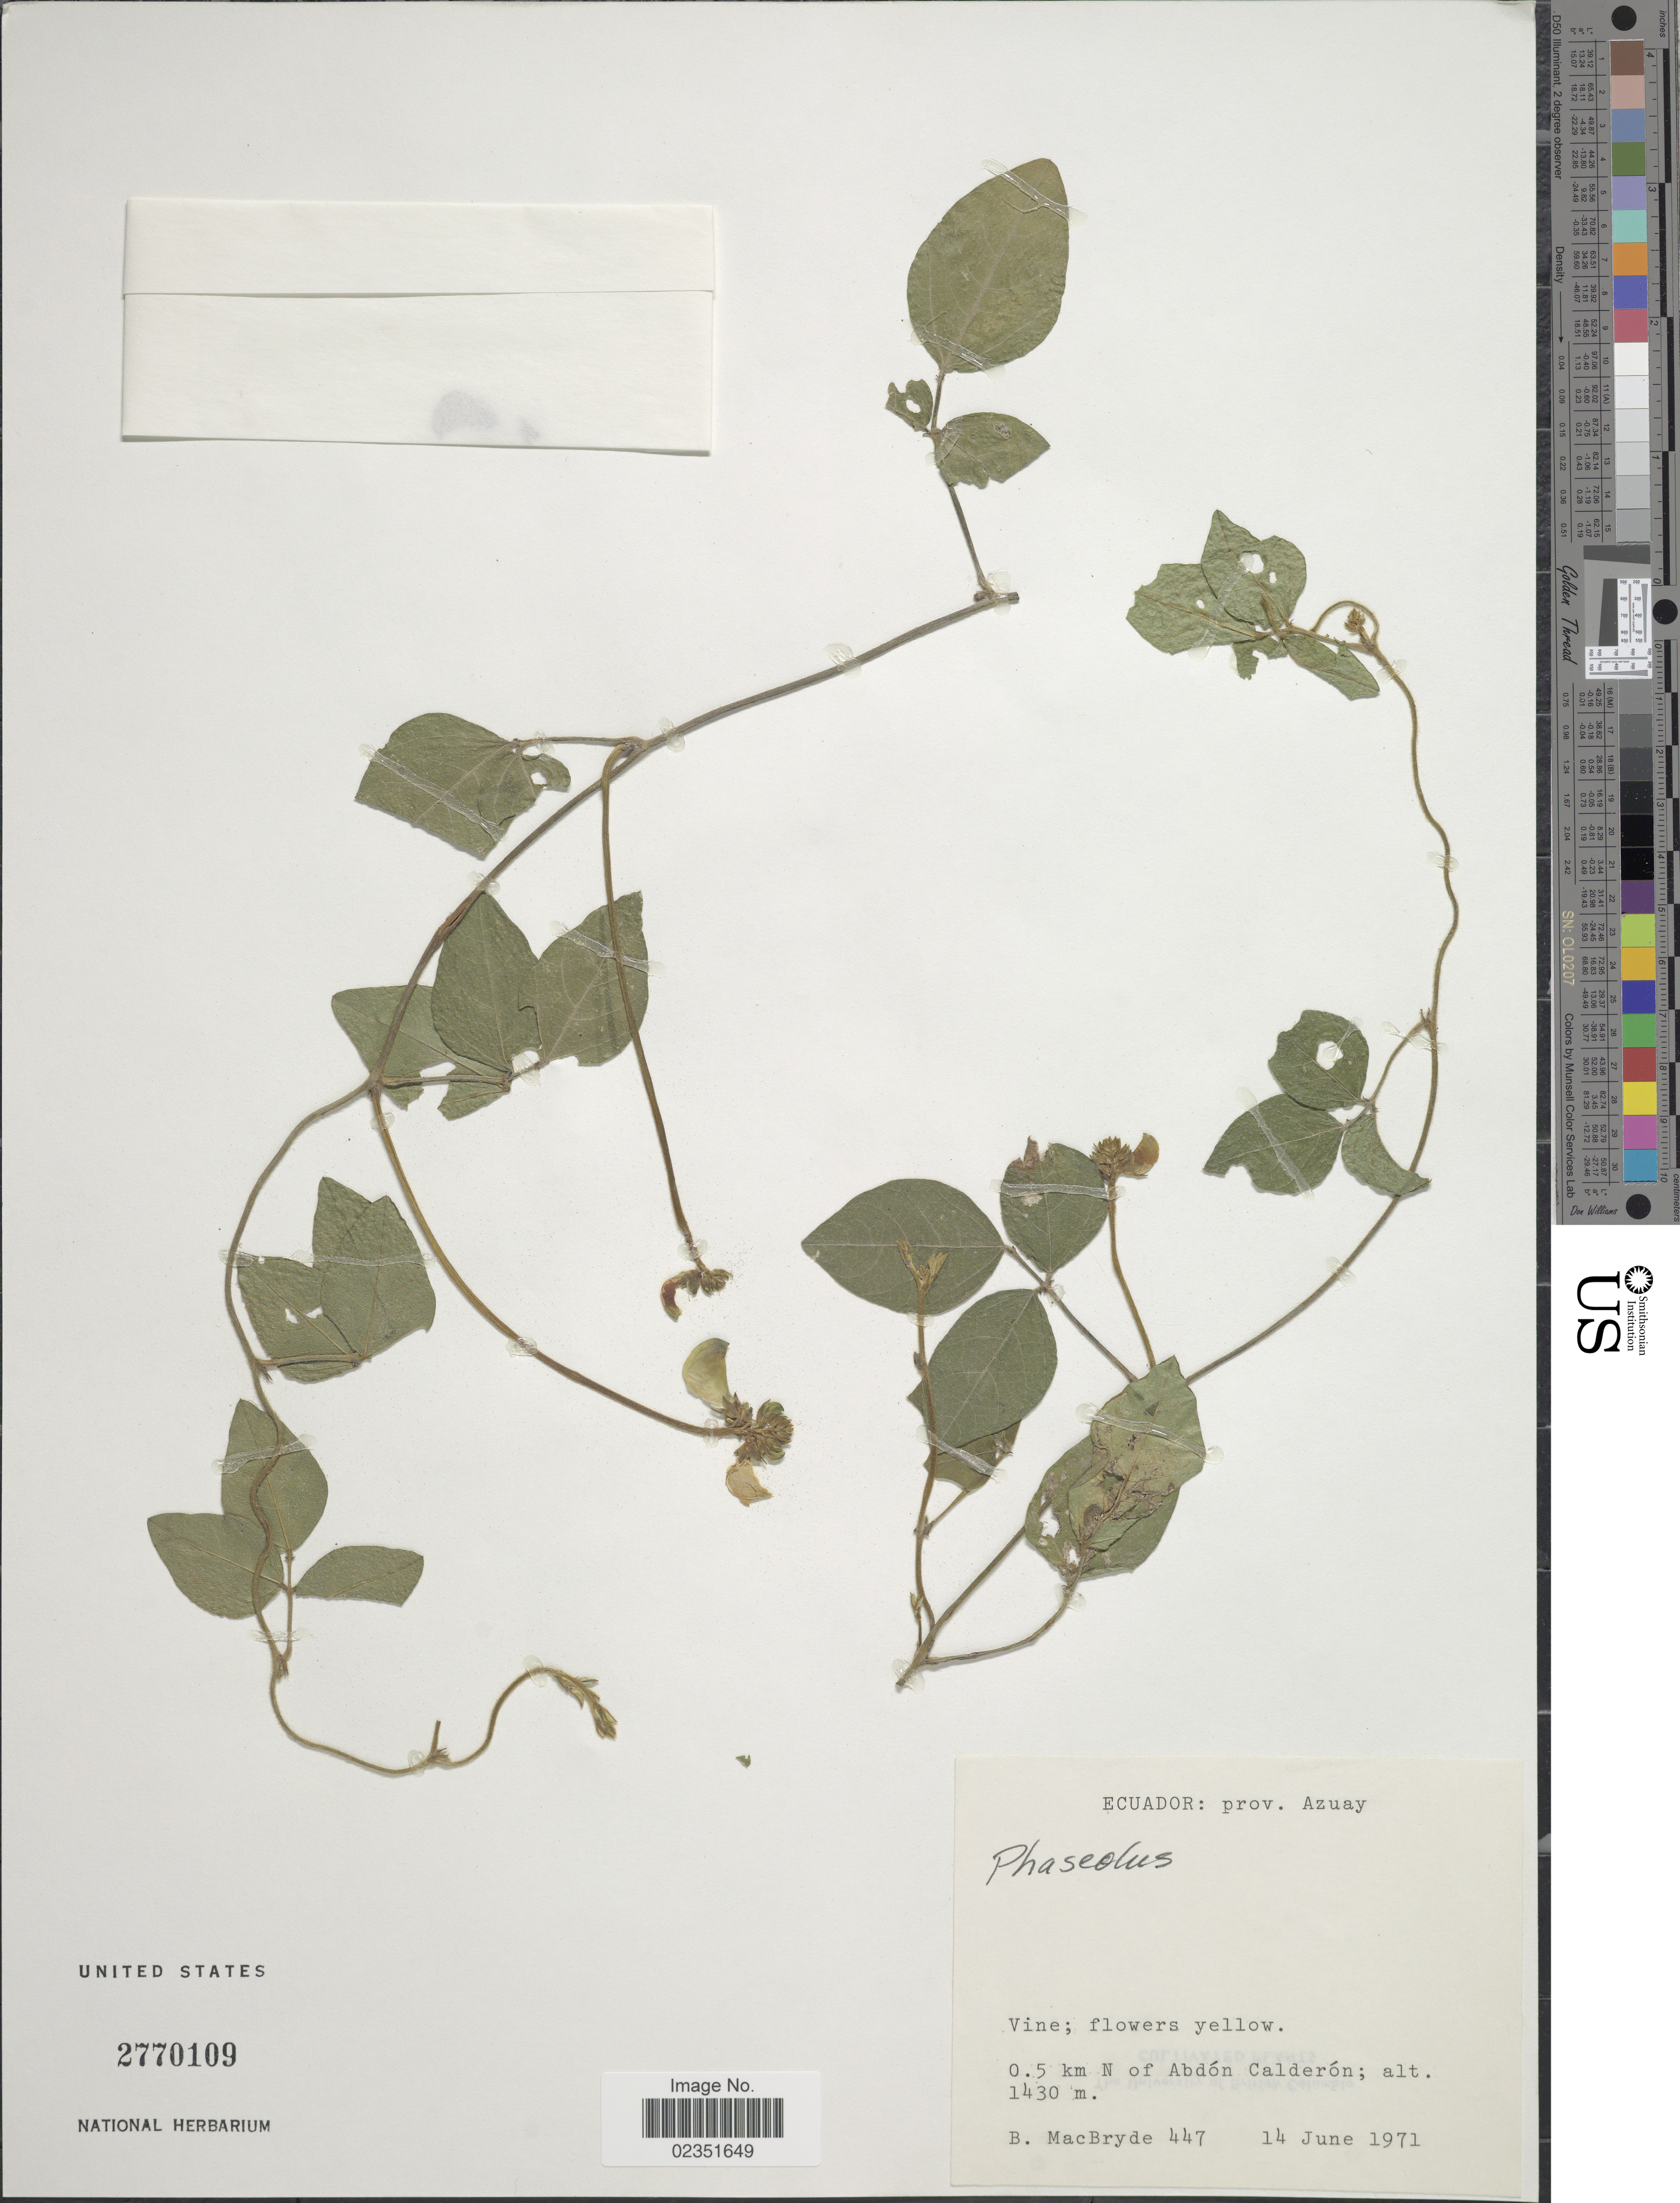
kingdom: Plantae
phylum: Tracheophyta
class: Magnoliopsida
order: Fabales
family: Fabaceae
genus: Phaseolus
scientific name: Phaseolus sp.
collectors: B. MacBryde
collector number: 447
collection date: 1971-06-14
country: Ecuador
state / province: Azuay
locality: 0.5 km N of Abdon Calderon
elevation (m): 1430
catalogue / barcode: US 2770109